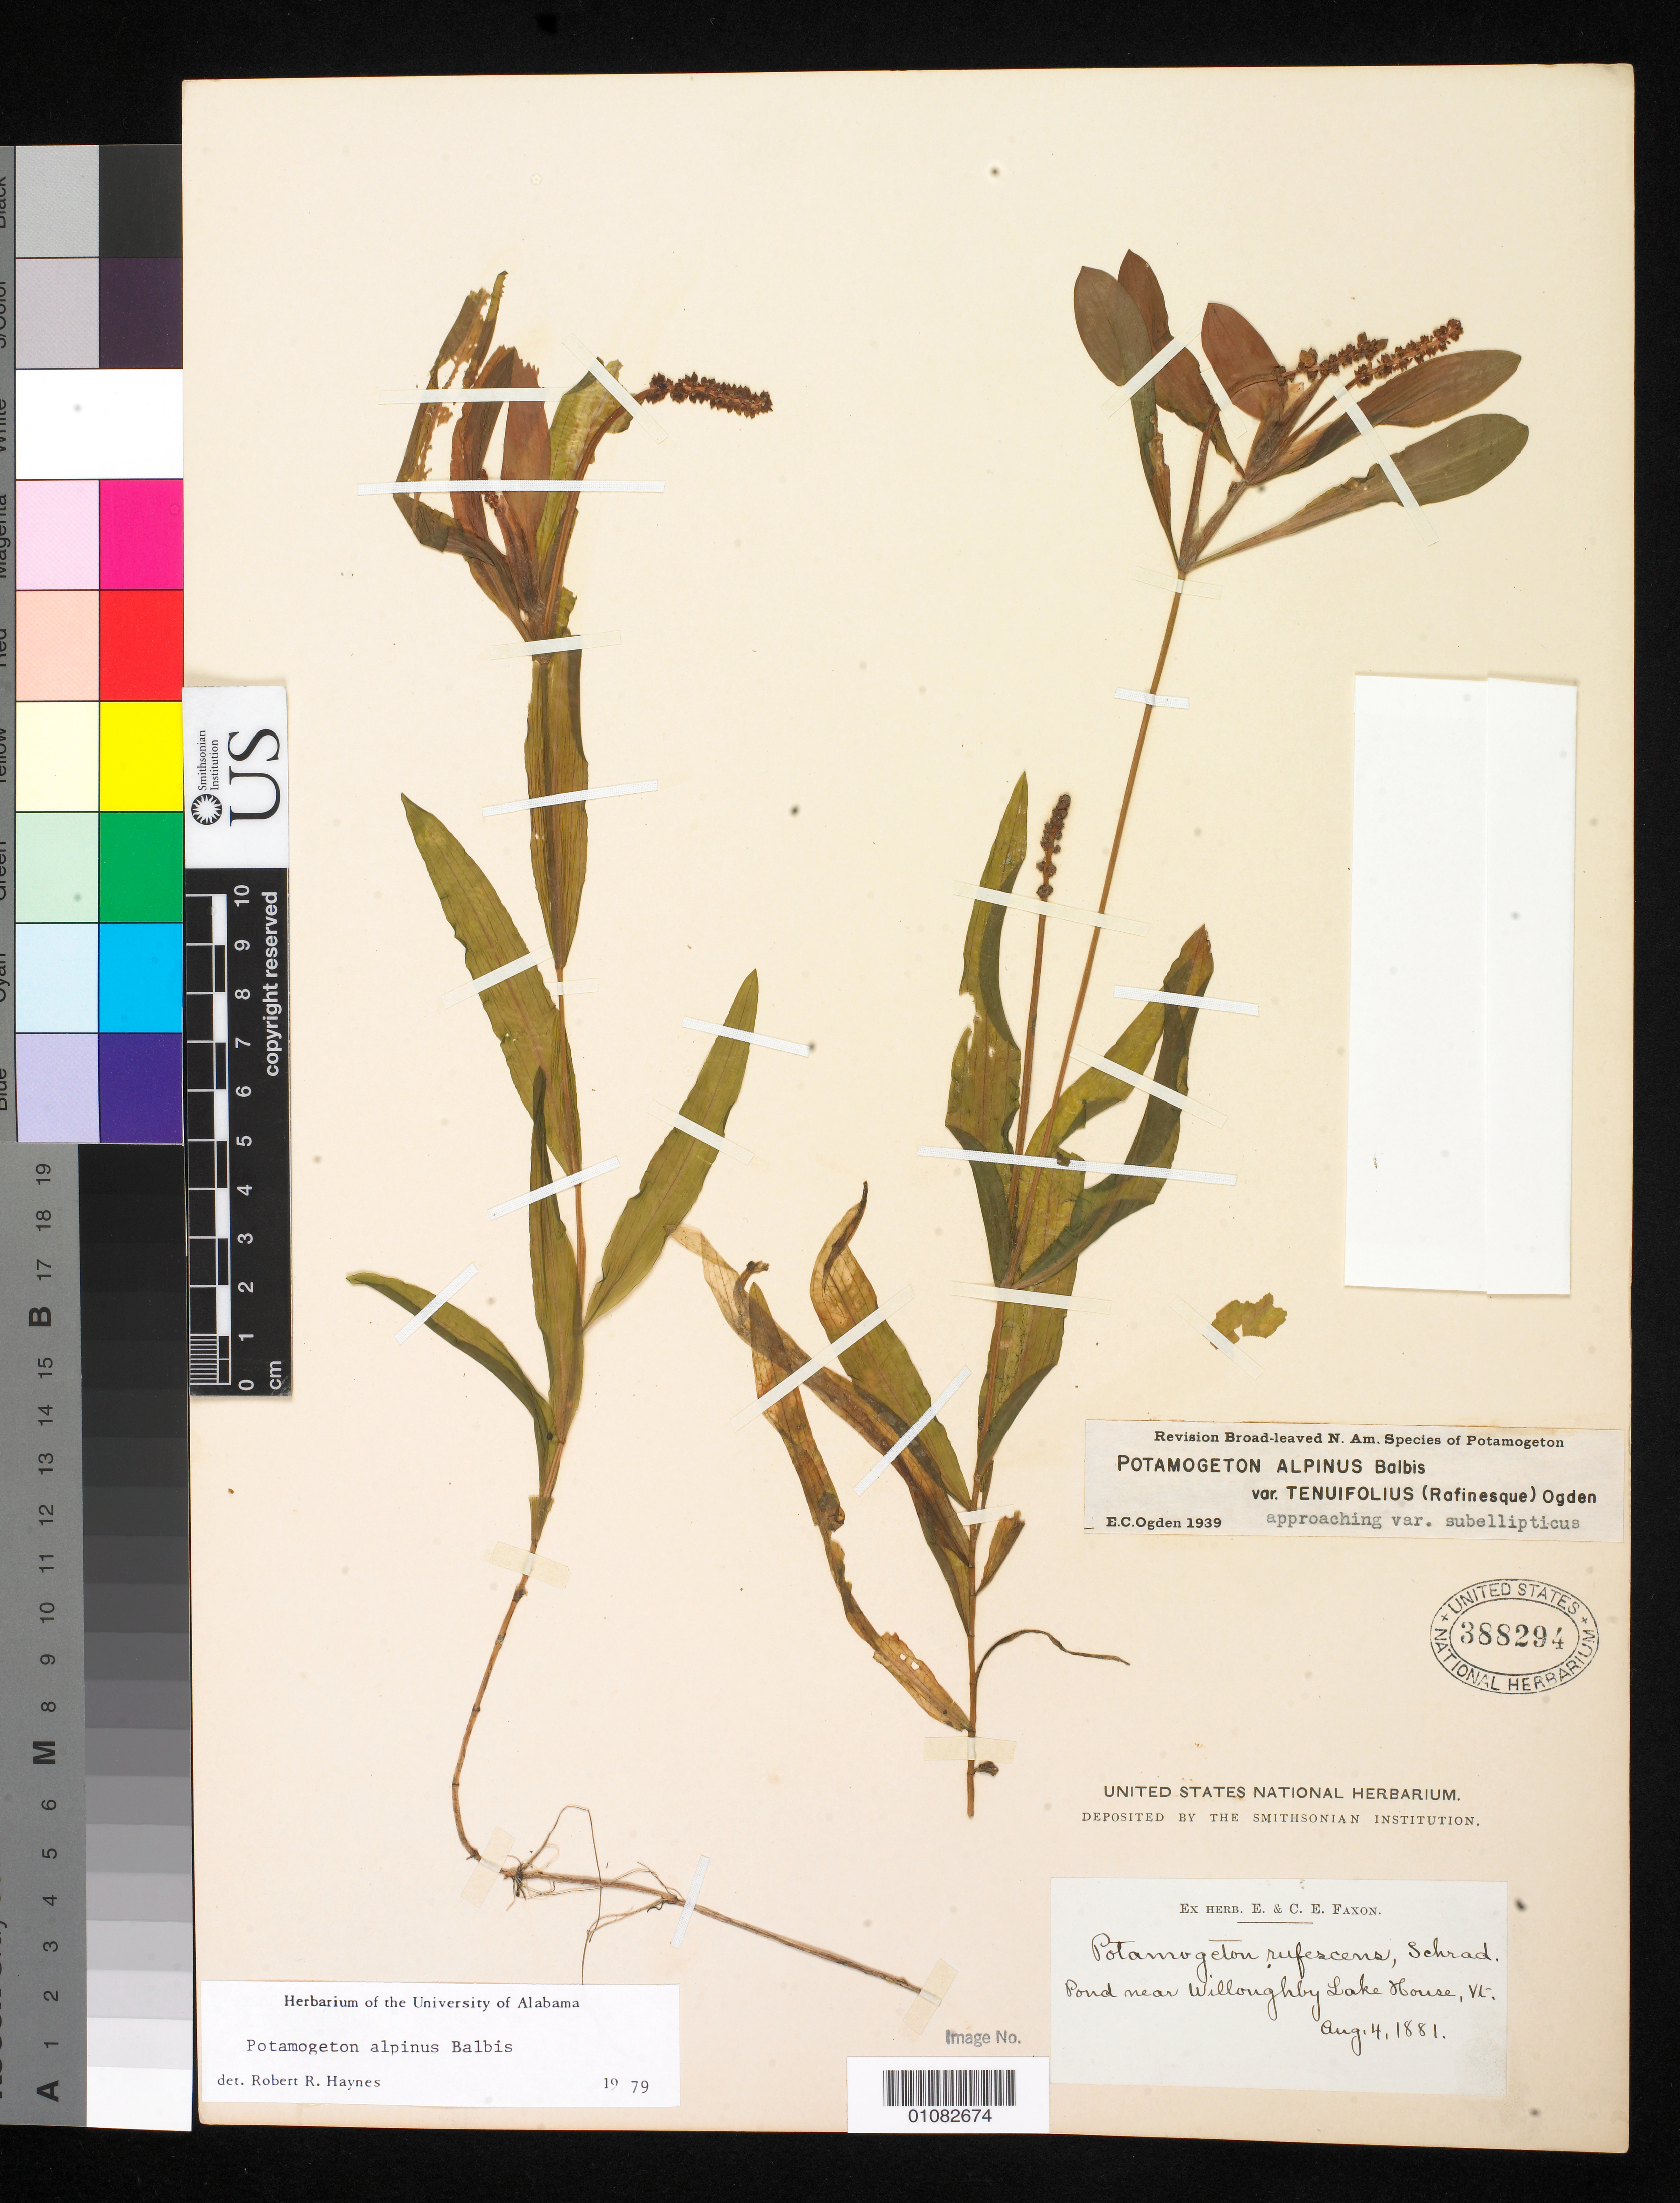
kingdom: Plantae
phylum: Tracheophyta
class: Liliopsida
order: Alismatales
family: Potamogetonaceae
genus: Potamogeton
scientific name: Potamogeton alpinus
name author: Balb.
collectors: ex herb. E. & C.E. Faxon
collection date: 1881-08-04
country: United States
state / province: Vermont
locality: Willoughby Lake House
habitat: Pond.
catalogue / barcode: US 388294